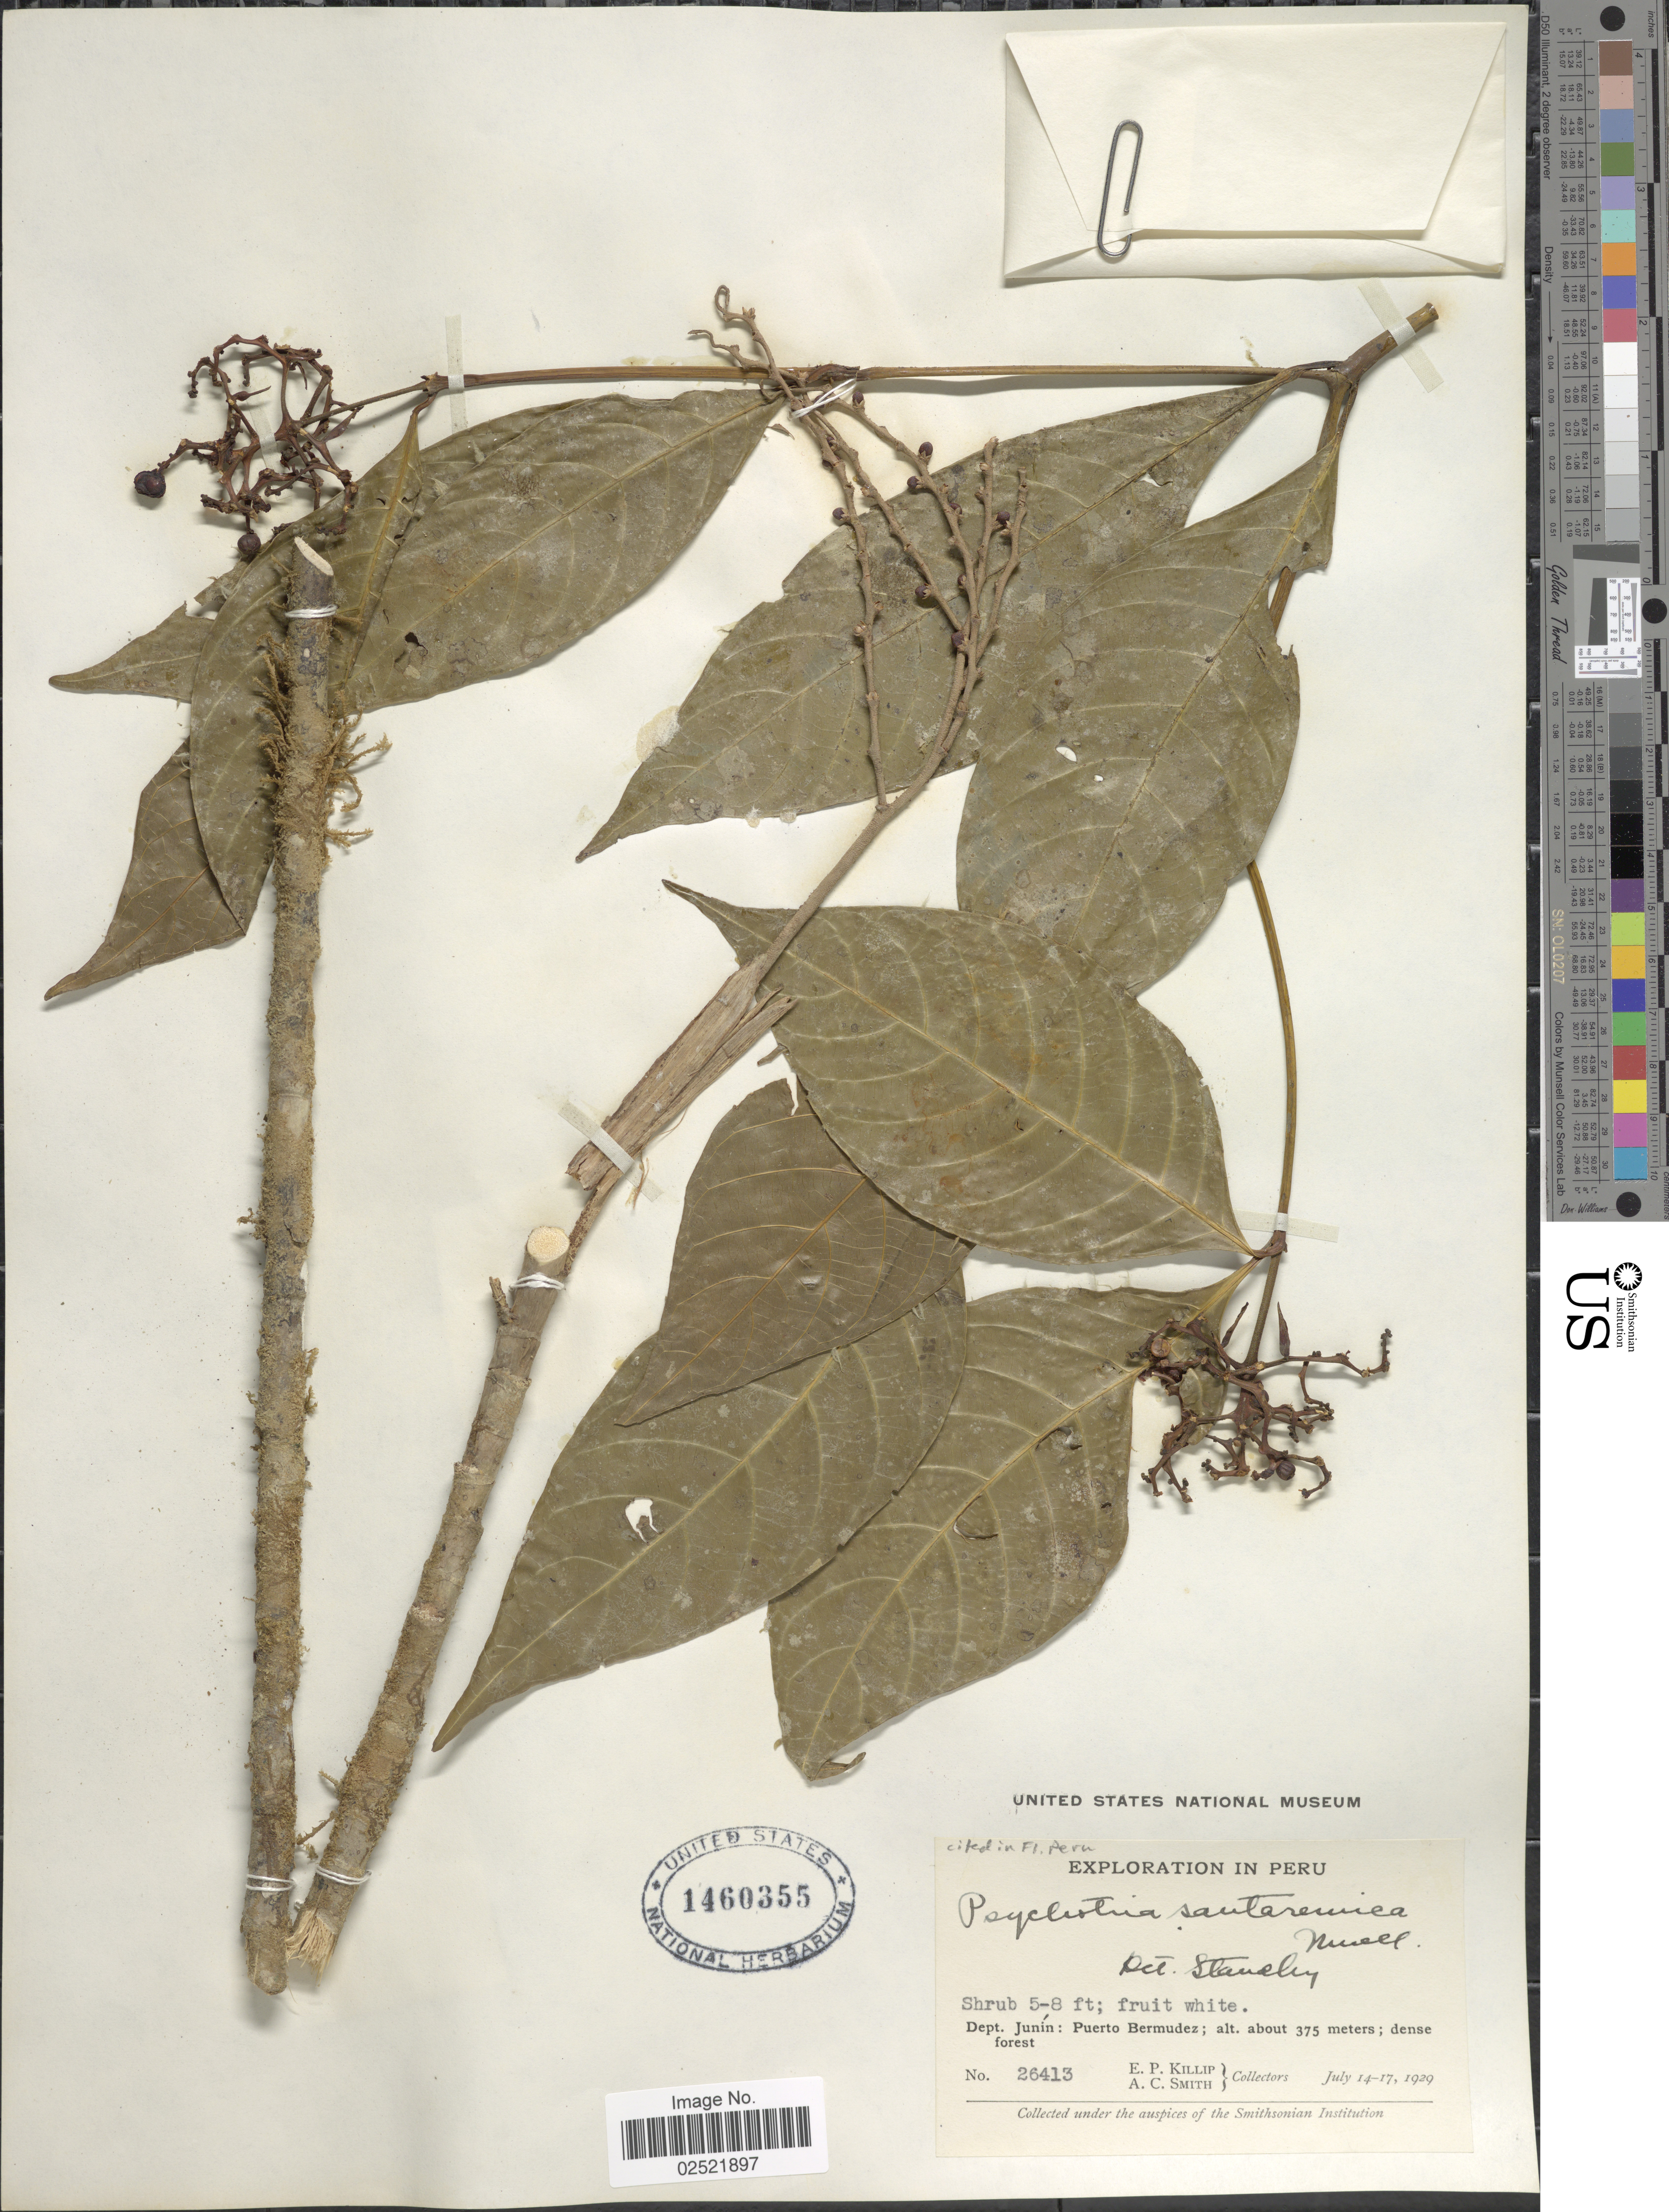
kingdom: Plantae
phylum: Tracheophyta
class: Magnoliopsida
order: Gentianales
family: Rubiaceae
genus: Psychotria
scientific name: Psychotria santaremica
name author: Müll. Arg.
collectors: E. P. Killip & A. C. Smith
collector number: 26413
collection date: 1929-07-14/1929-07-17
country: Peru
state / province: Junín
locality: Puerto Bermudez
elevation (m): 375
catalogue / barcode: US 1460355